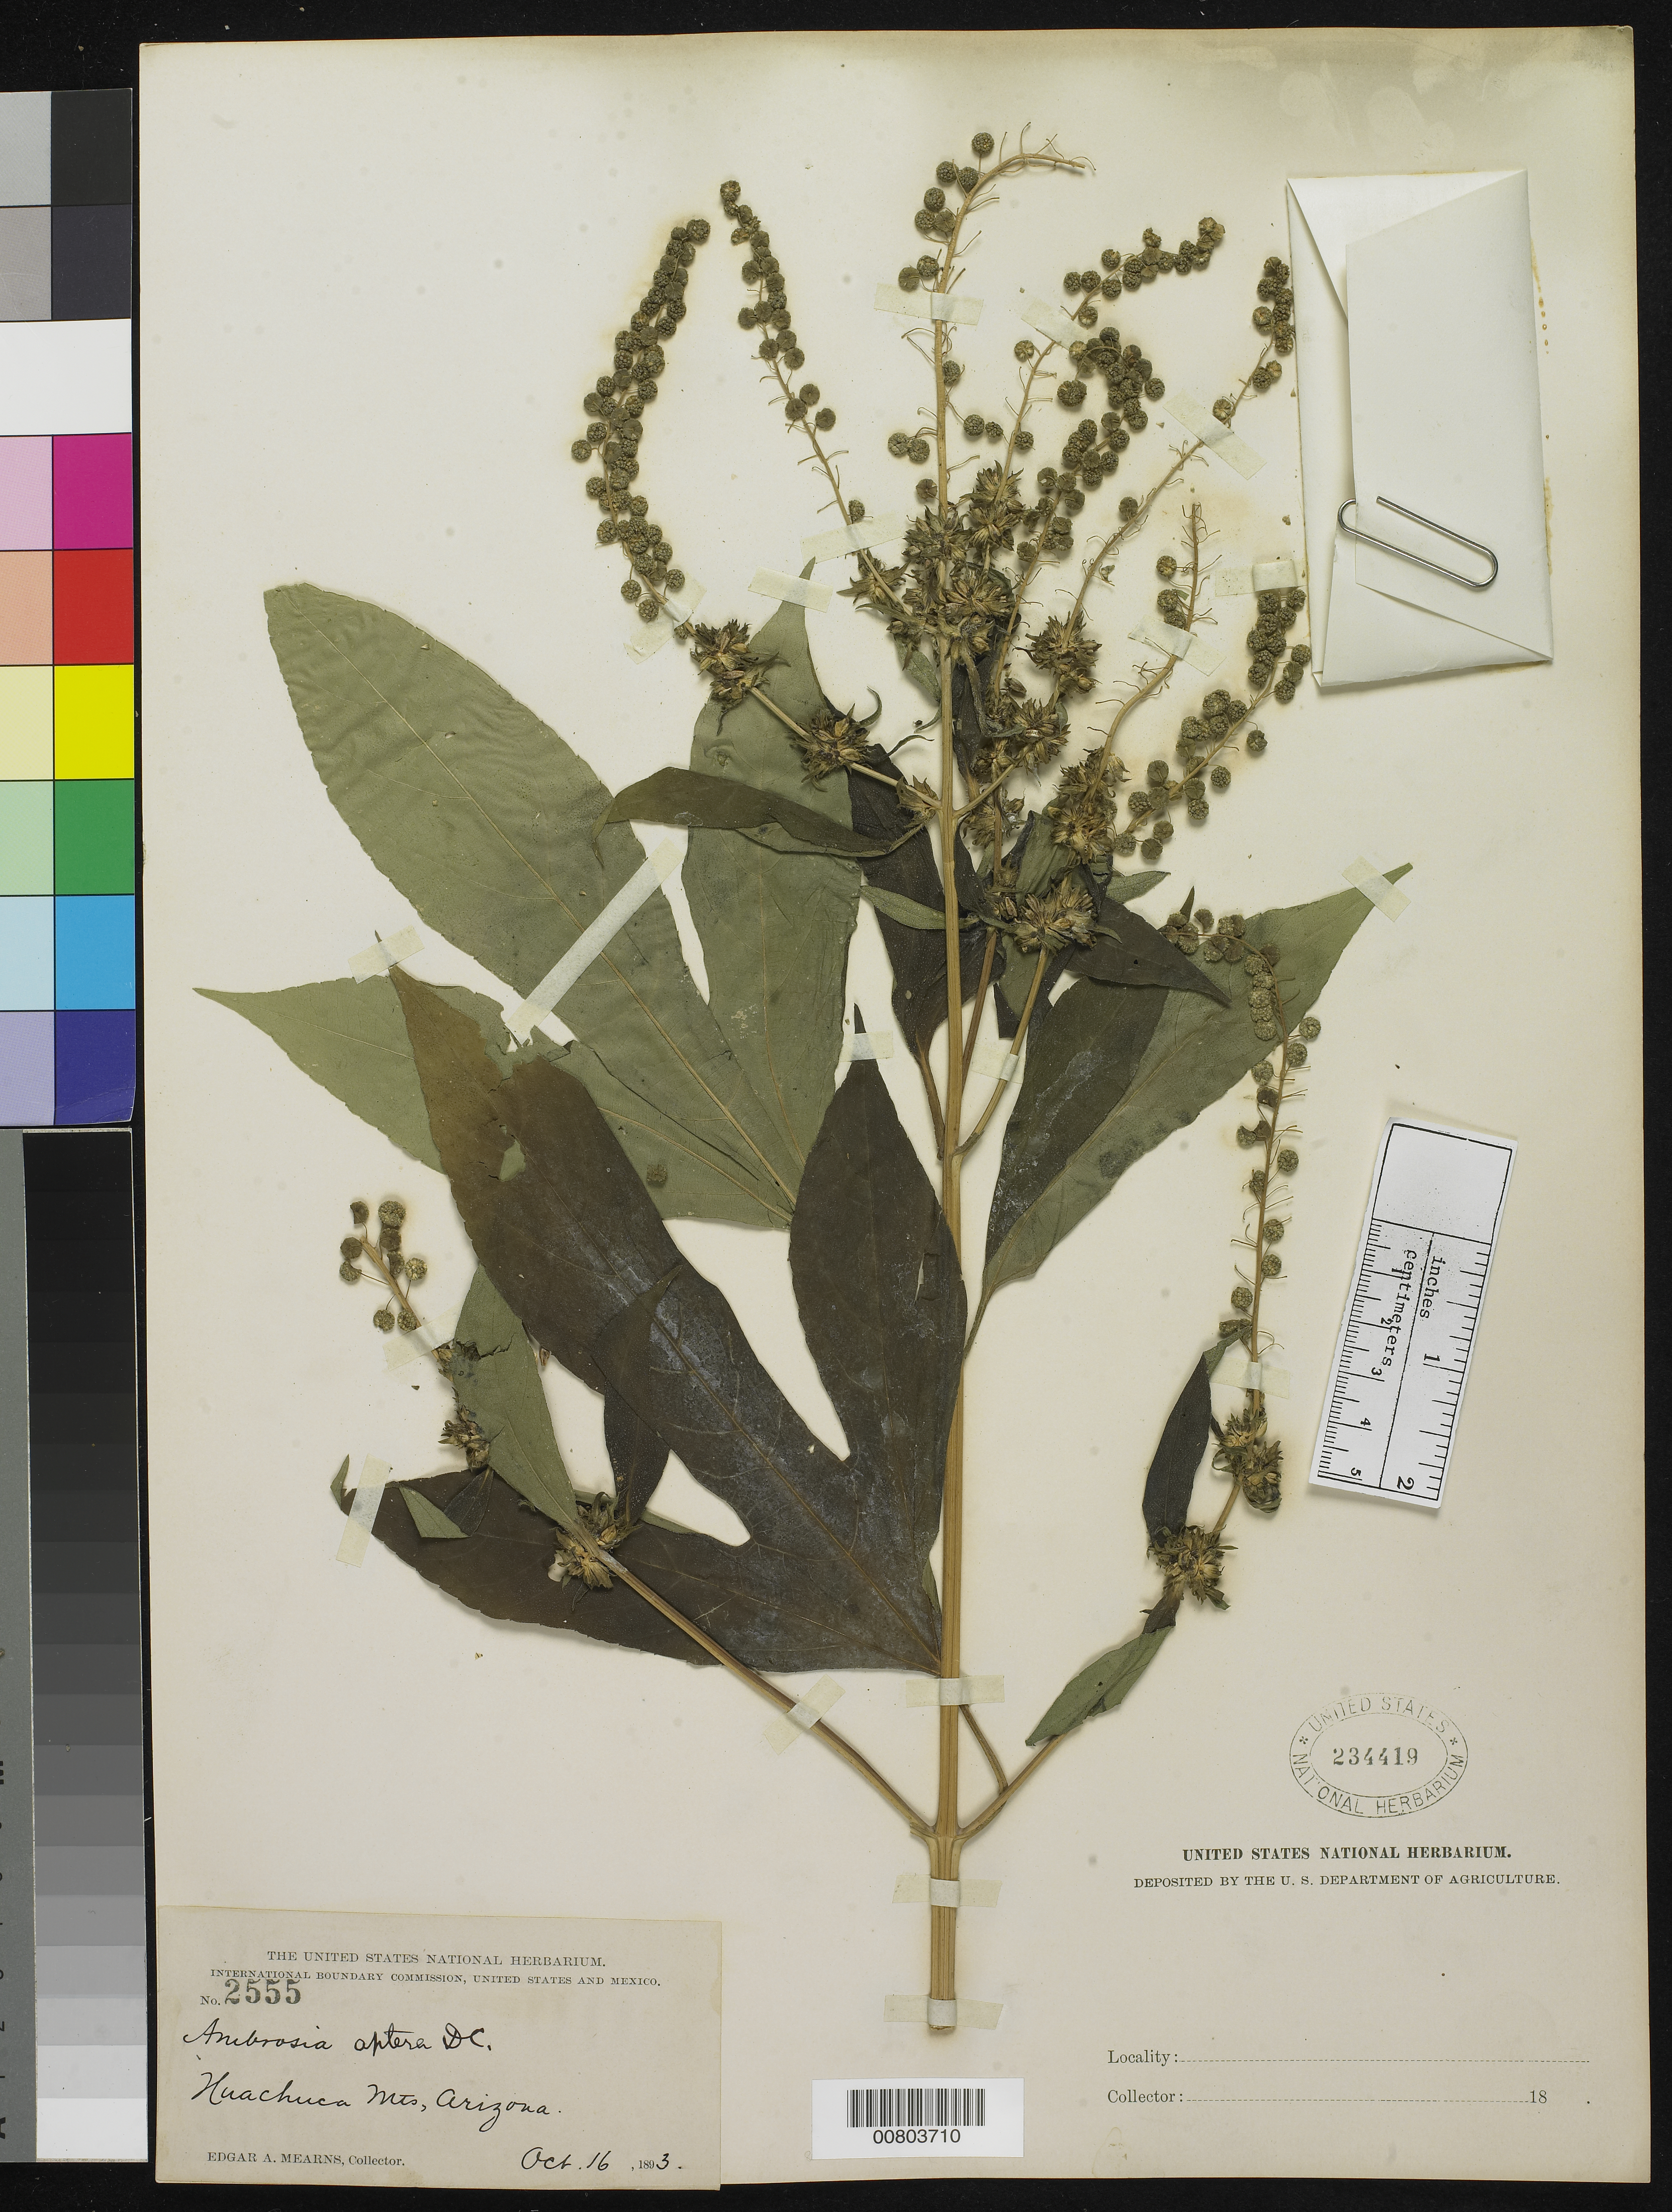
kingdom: Plantae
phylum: Tracheophyta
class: Magnoliopsida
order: Asterales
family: Asteraceae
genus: Ambrosia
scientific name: Ambrosia aptera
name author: (DC.) DC.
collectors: E. A. Mearns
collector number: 2555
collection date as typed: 16 Oct 1893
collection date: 1893-10-16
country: United States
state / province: Arizona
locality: Huachuca Mts.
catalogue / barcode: US 234419